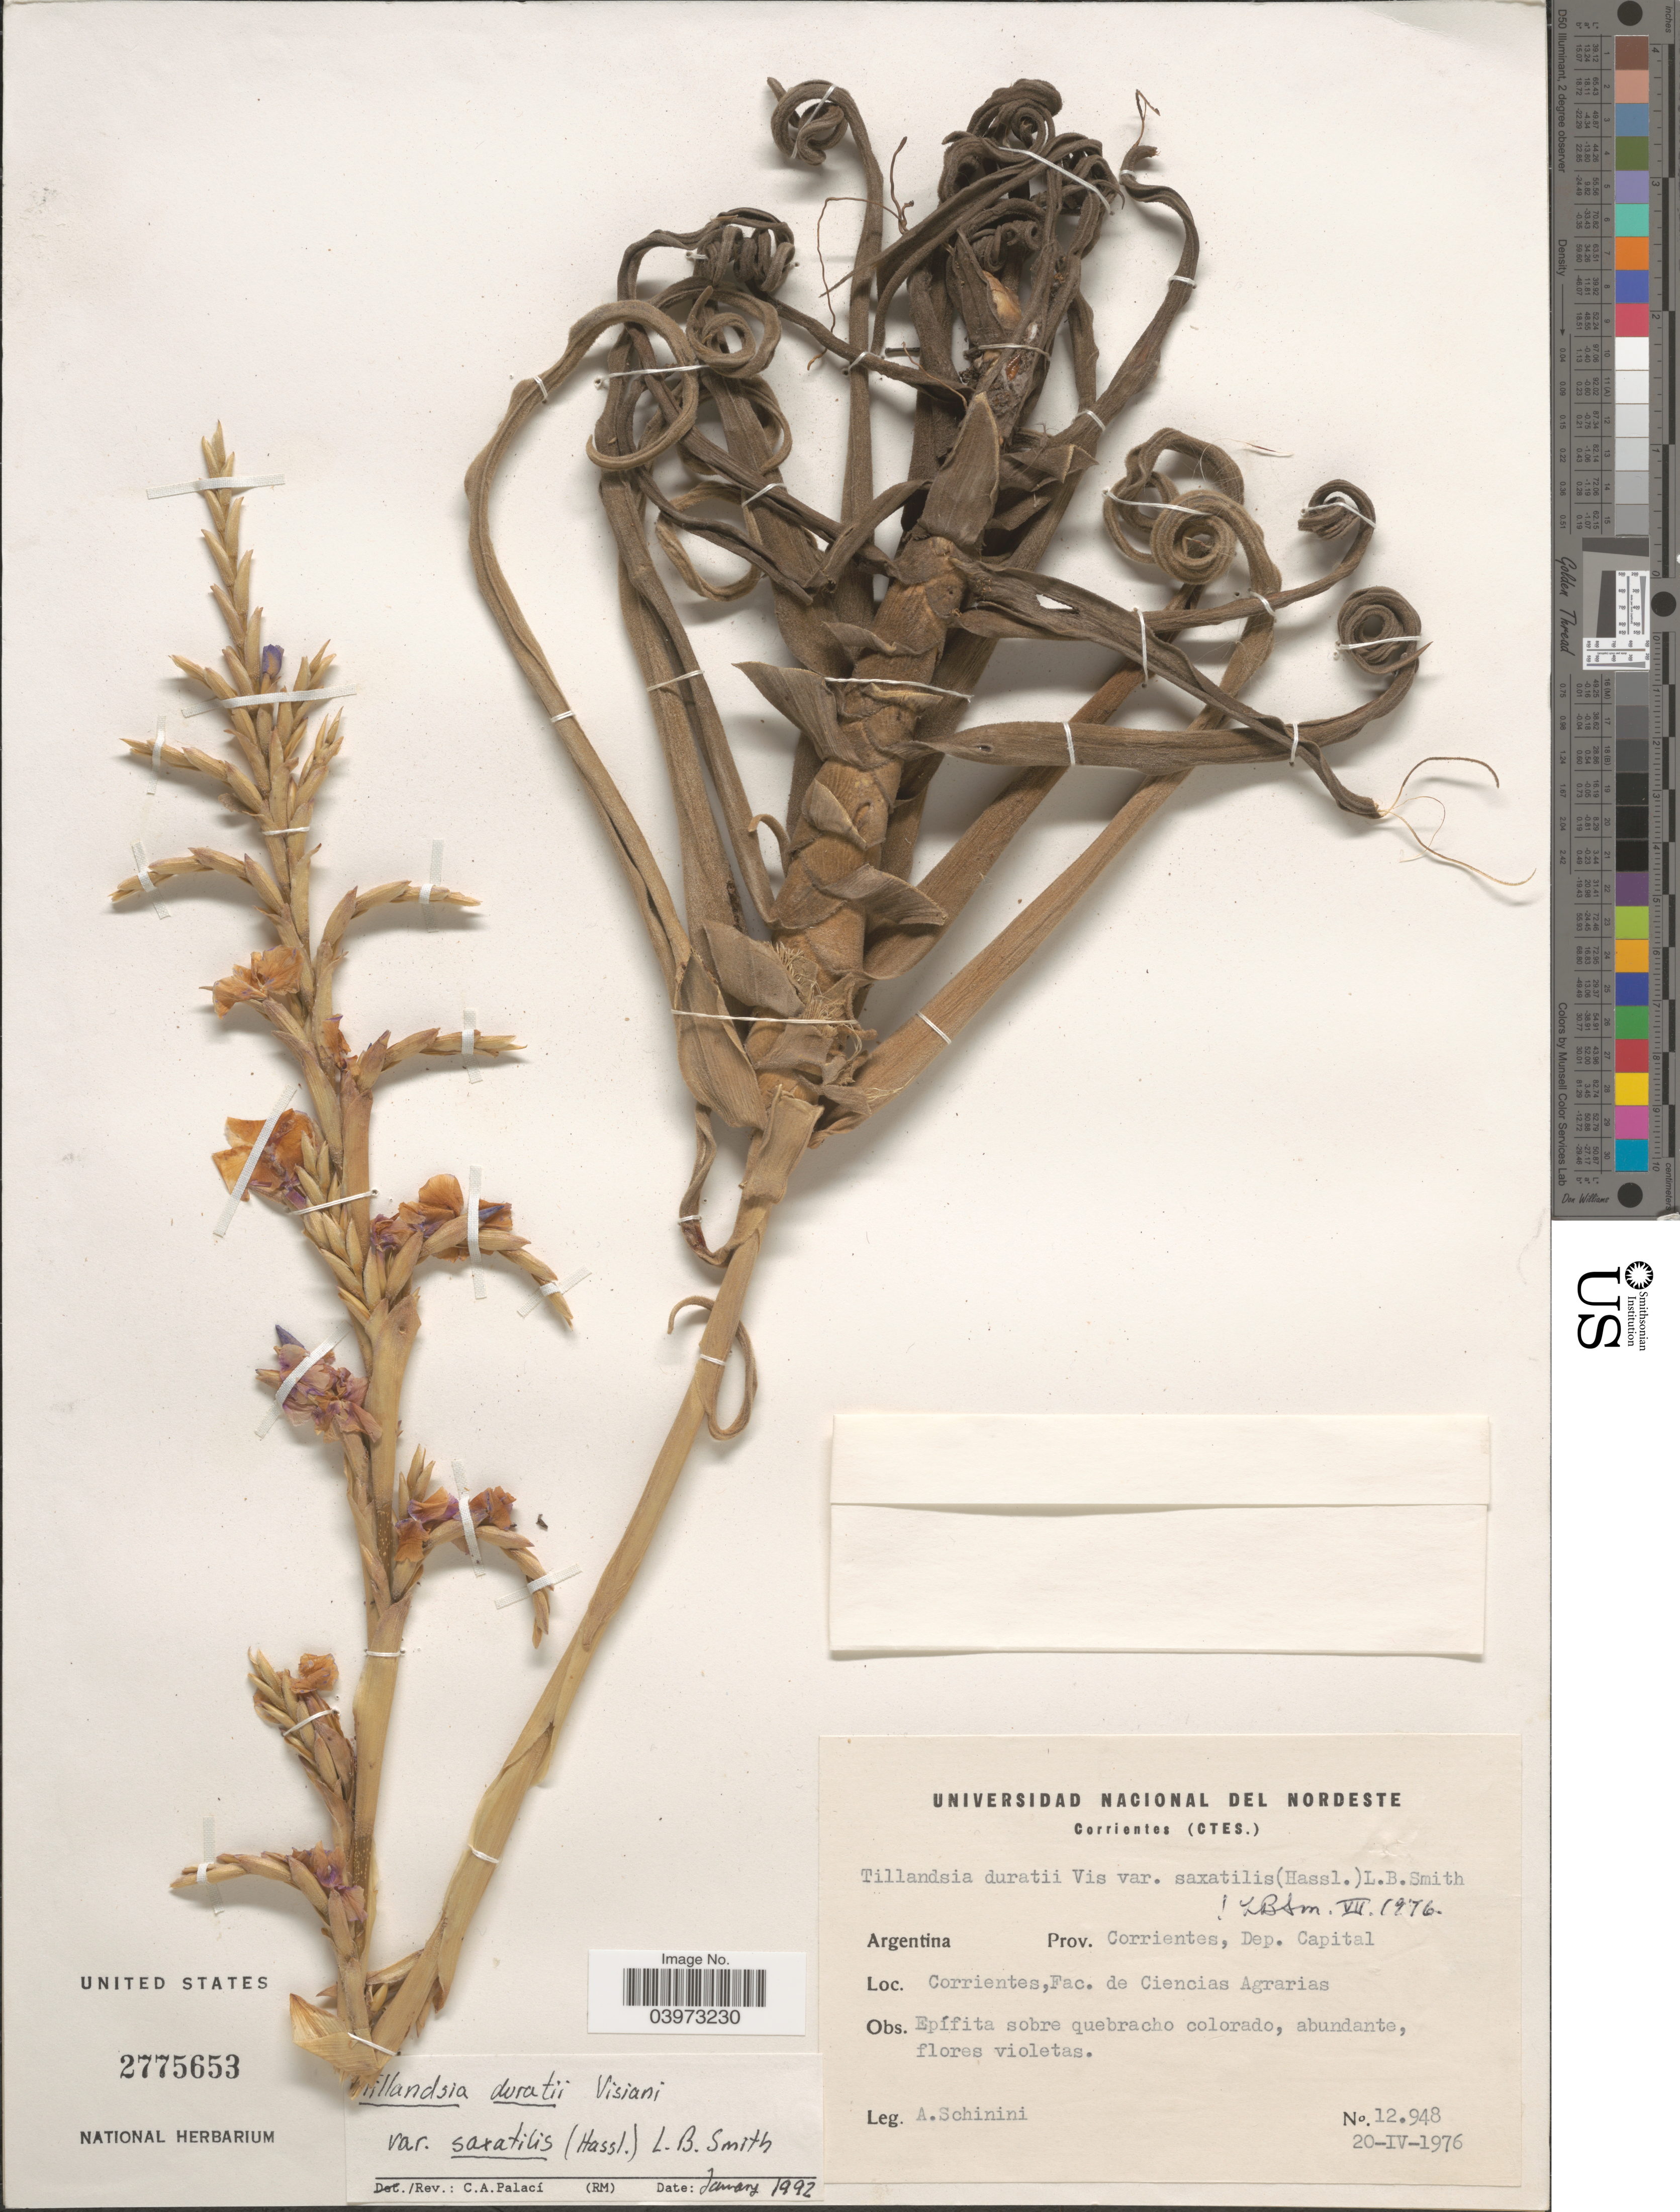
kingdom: Plantae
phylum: Tracheophyta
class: Liliopsida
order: Poales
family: Bromeliaceae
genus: Tillandsia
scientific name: Tillandsia duratii var. saxitilis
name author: (Hassl.) L.B. Sm.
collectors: A. Schinini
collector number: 12948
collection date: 1976-04-20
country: Argentina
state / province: Corrientes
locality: Dep. Capital. Fac. de Ciencias Agrarias.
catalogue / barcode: US 2775653